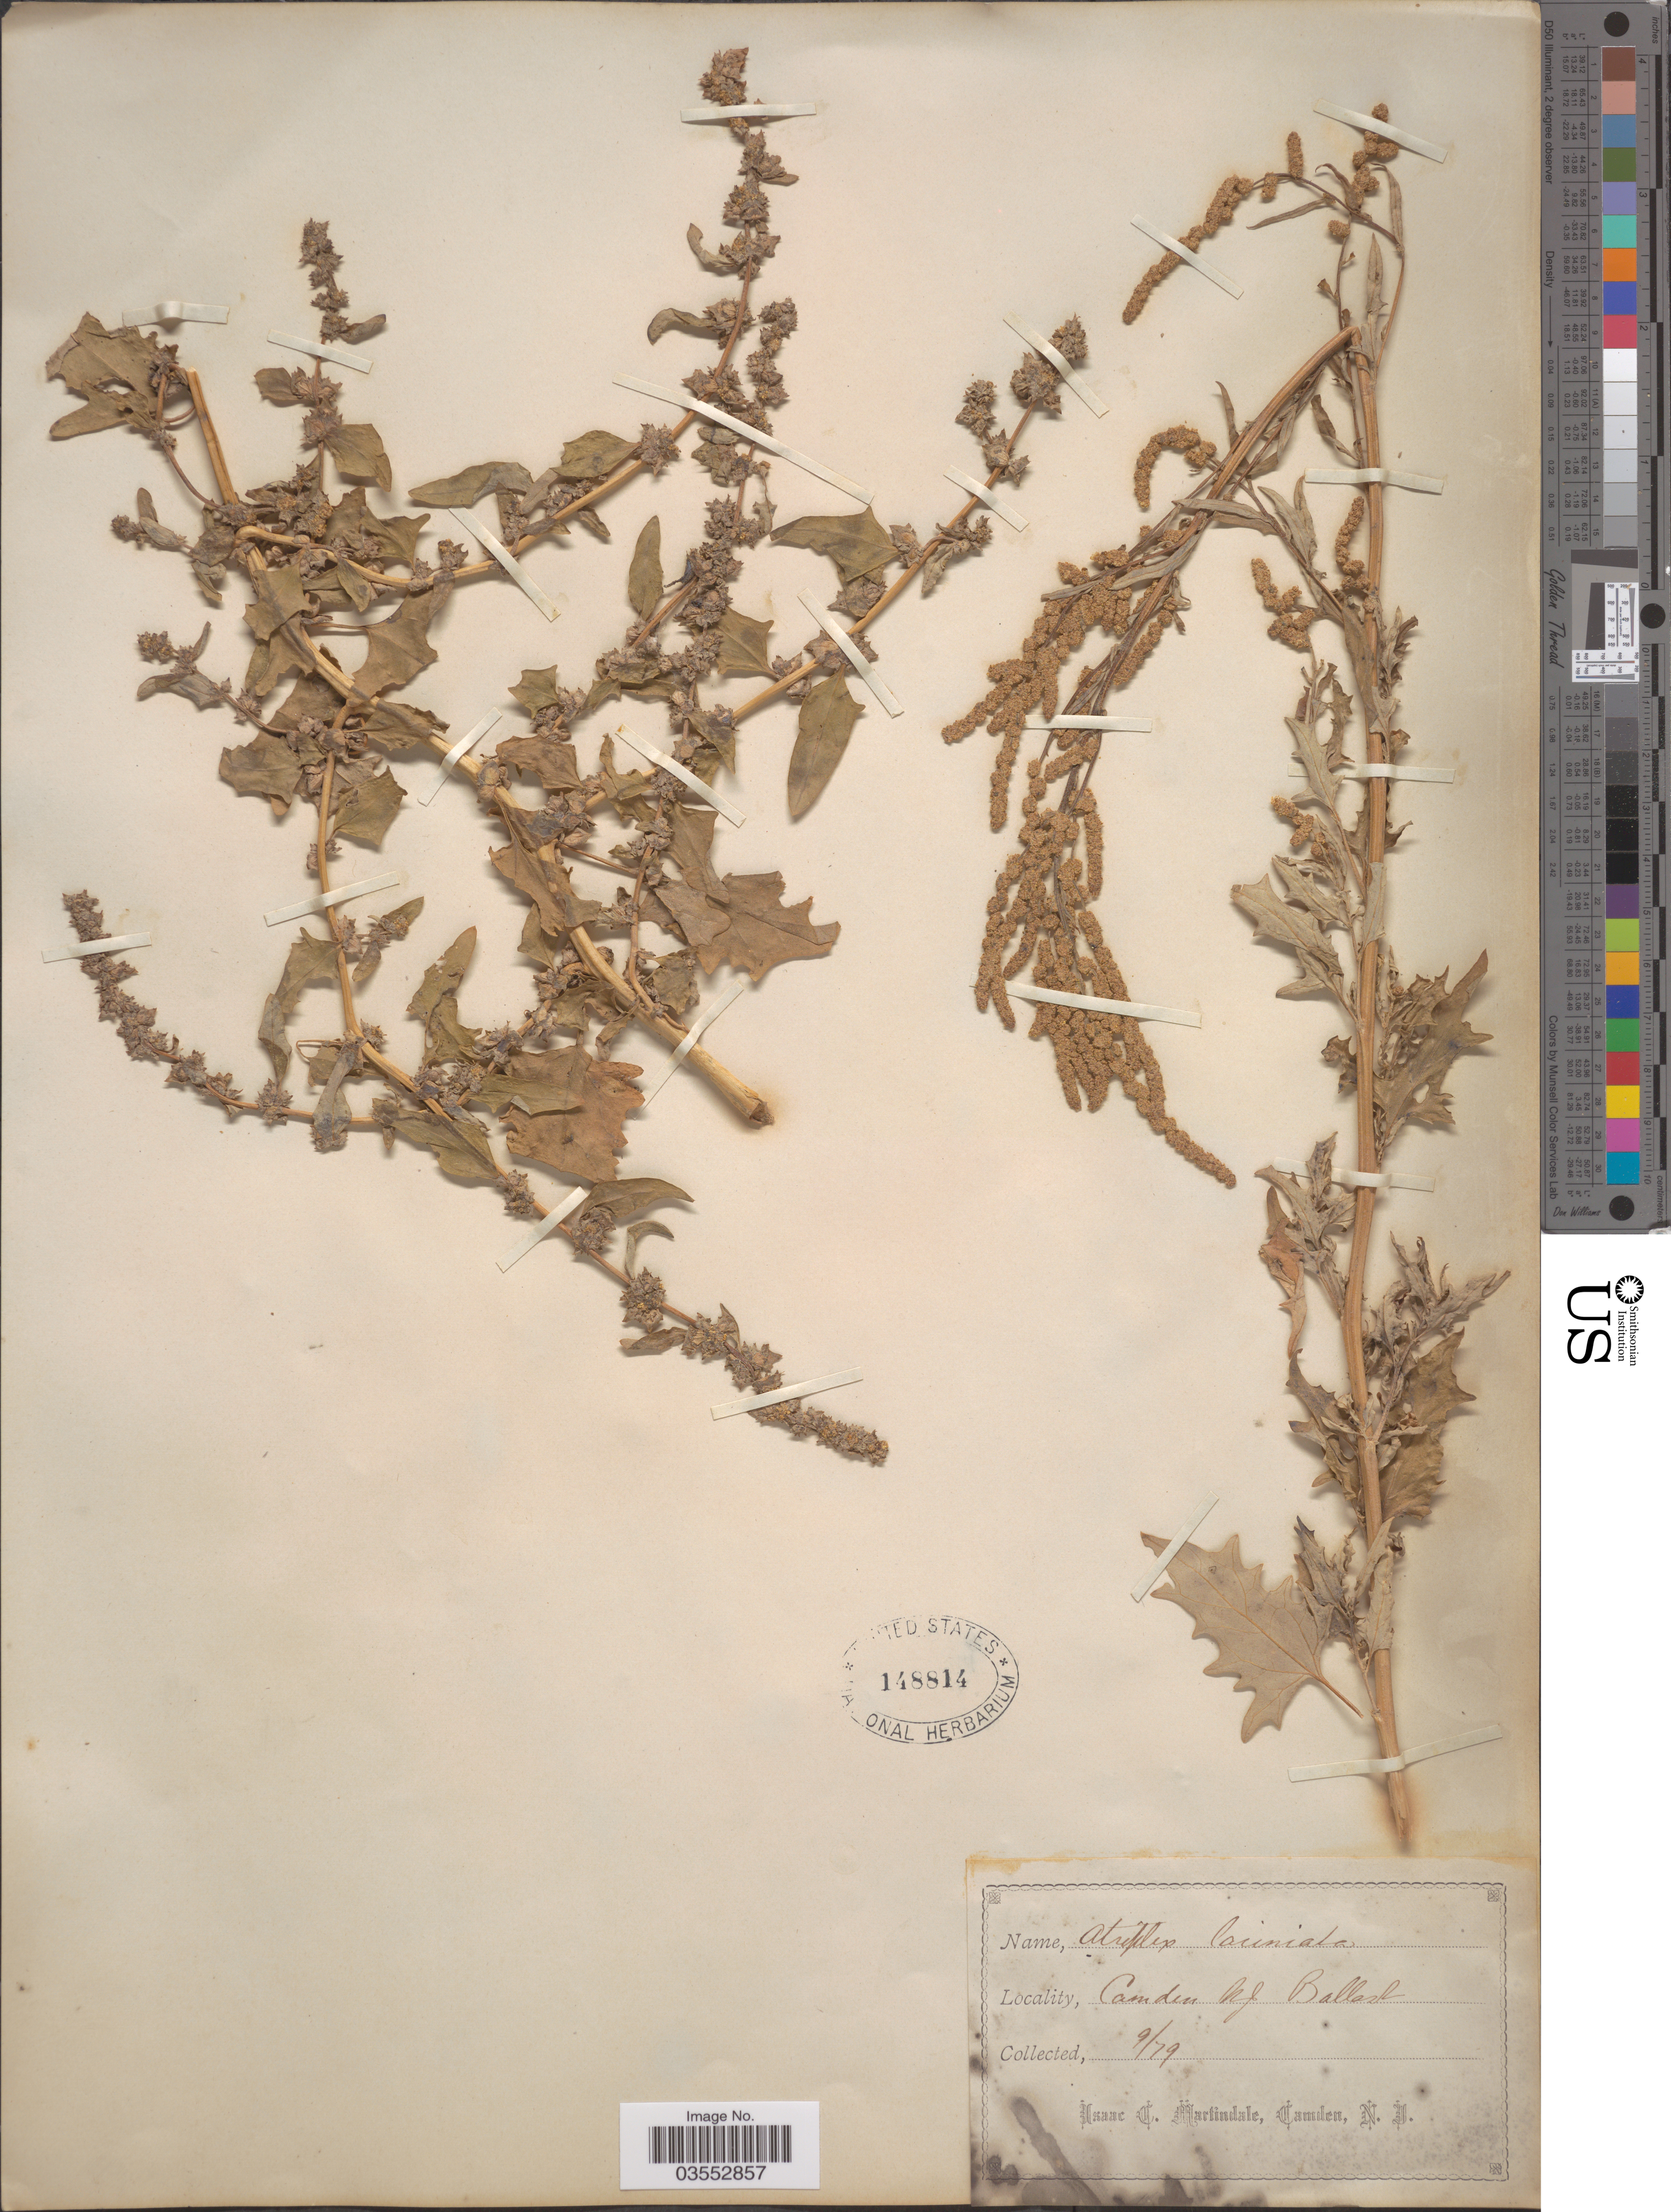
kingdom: Plantae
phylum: Tracheophyta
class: Magnoliopsida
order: Caryophyllales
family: Amaranthaceae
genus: Atriplex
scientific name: Atriplex tatarica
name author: L.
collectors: I. C. Martindale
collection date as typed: Transcribed d/m/y: /9/79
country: United States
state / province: New Jersey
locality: Camden, Ballast.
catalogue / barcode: US 148814